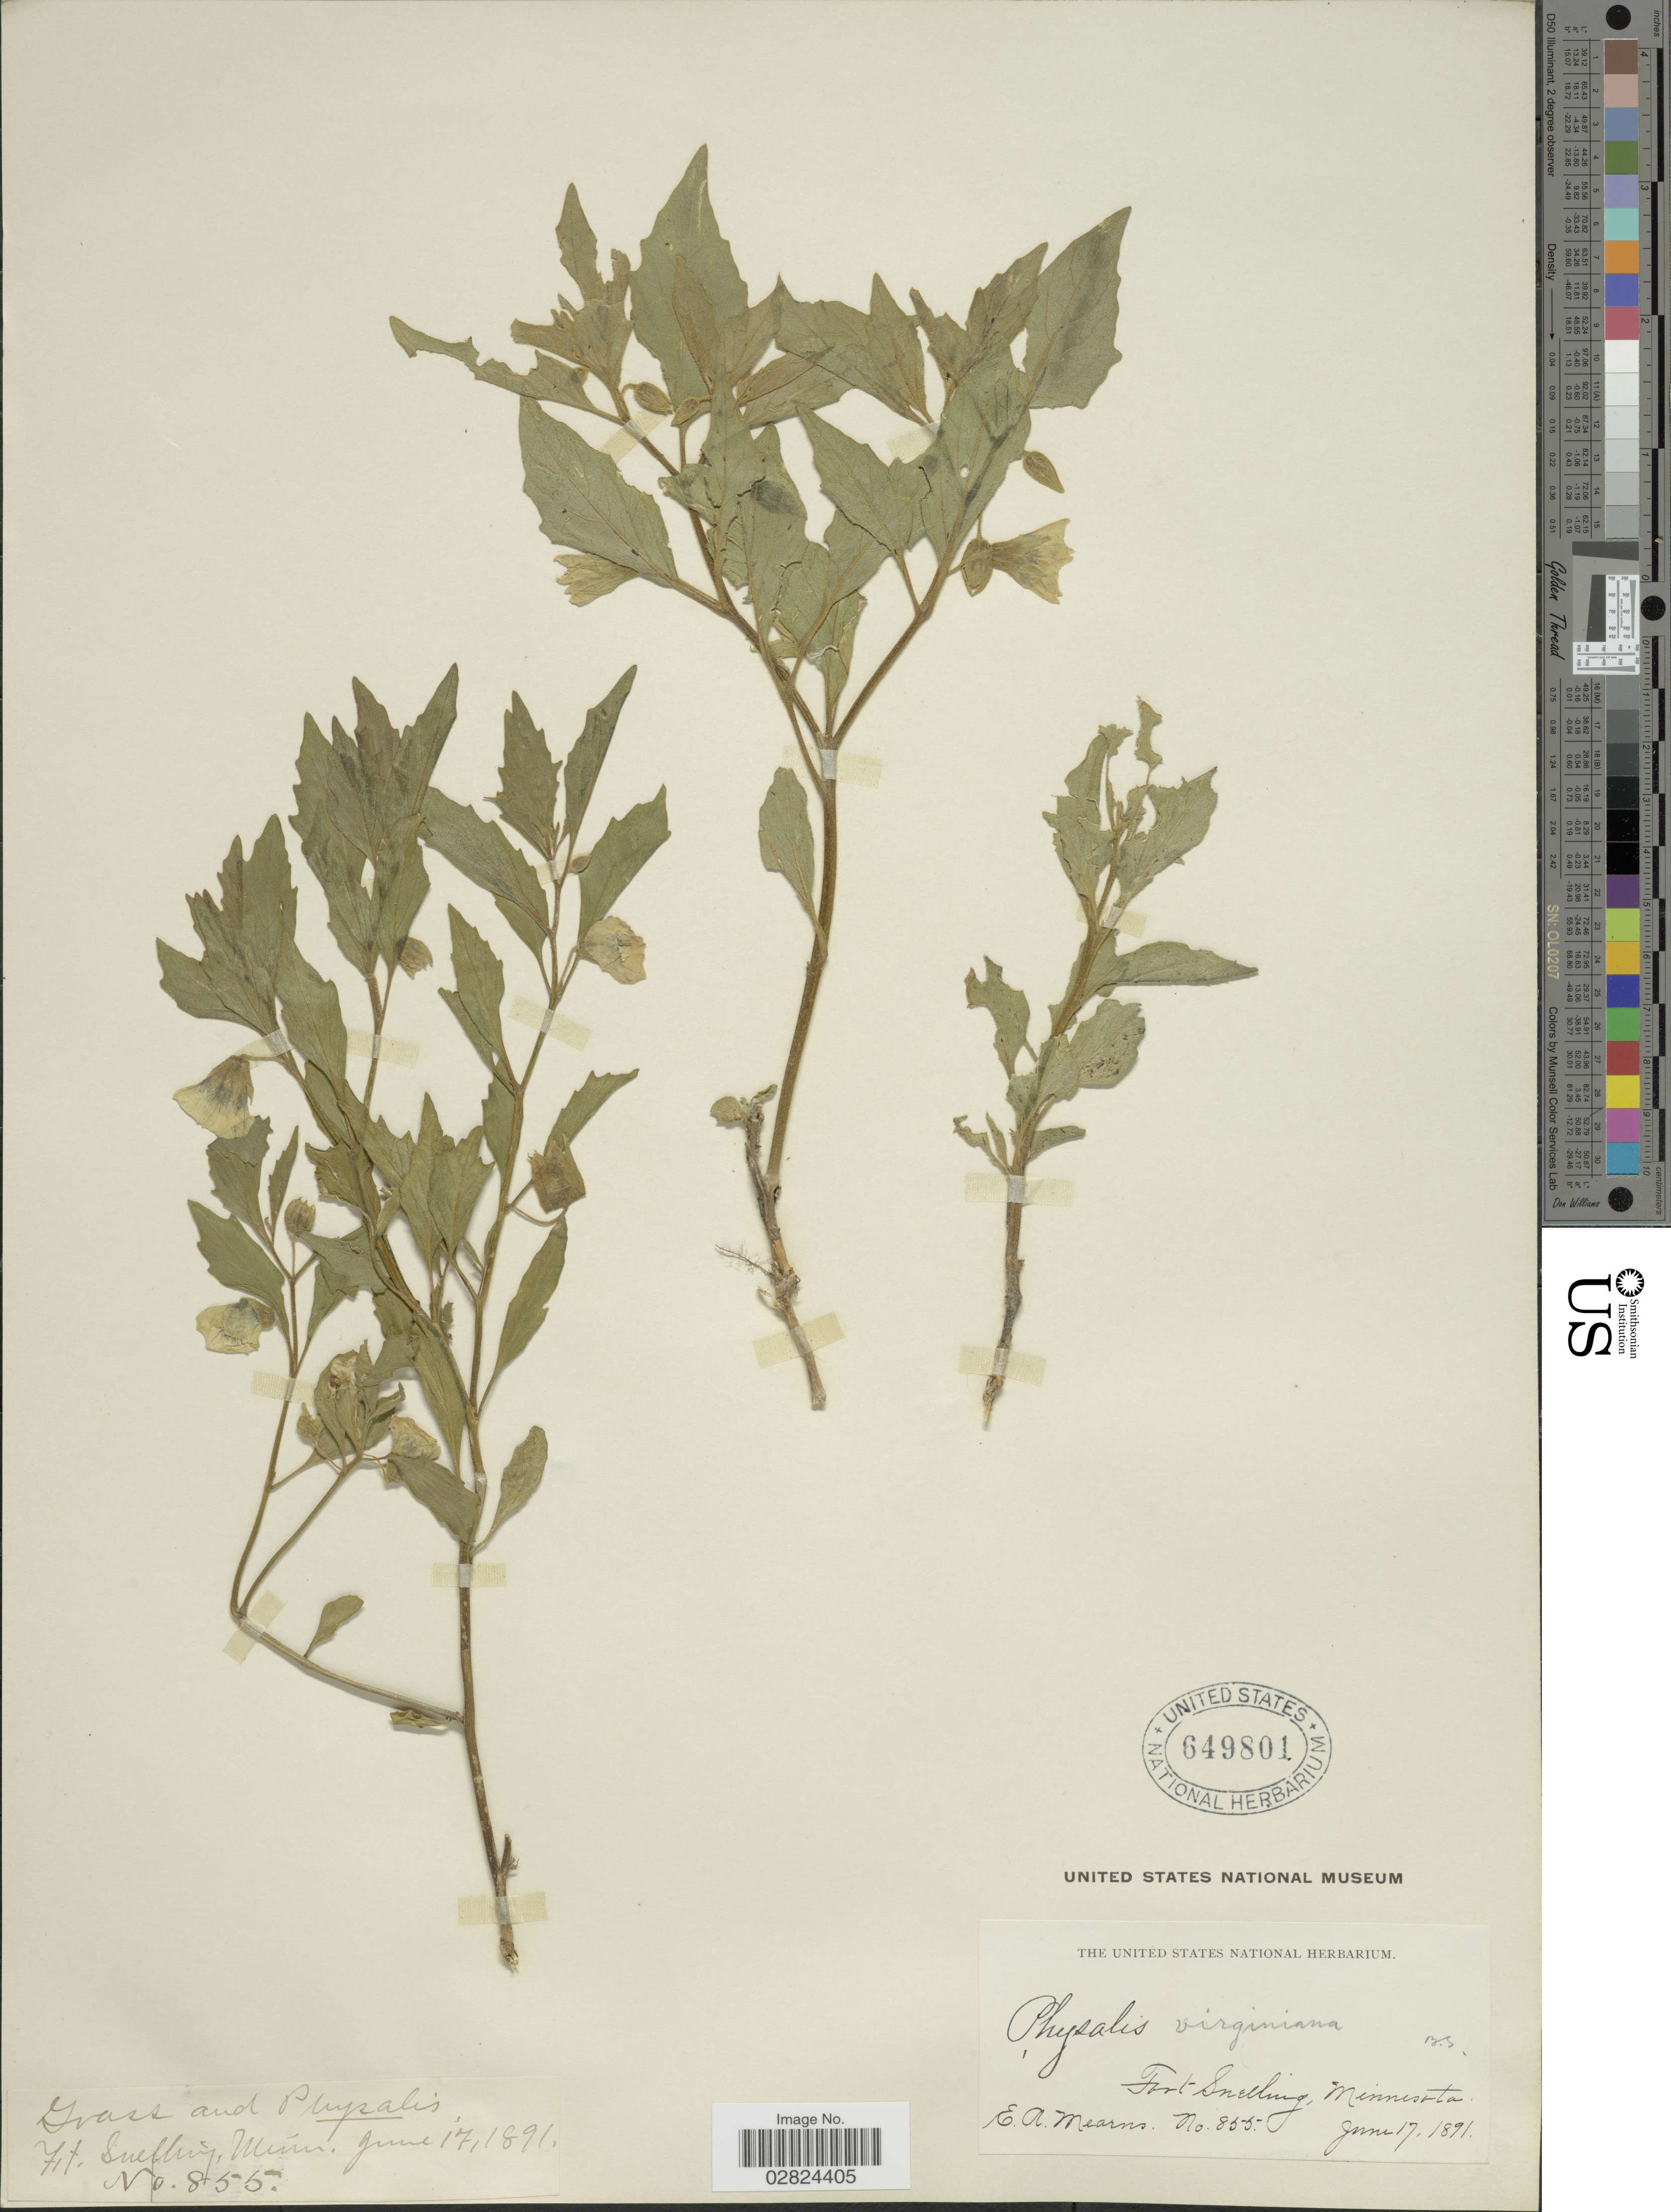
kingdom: Plantae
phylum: Tracheophyta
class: Magnoliopsida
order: Solanales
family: Solanaceae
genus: Physalis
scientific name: Physalis virginiana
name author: Mill.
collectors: E. A. Mearns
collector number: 855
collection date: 1891-06-17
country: United States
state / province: Minnesota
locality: Fort Snelling, Minn.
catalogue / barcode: US 649801